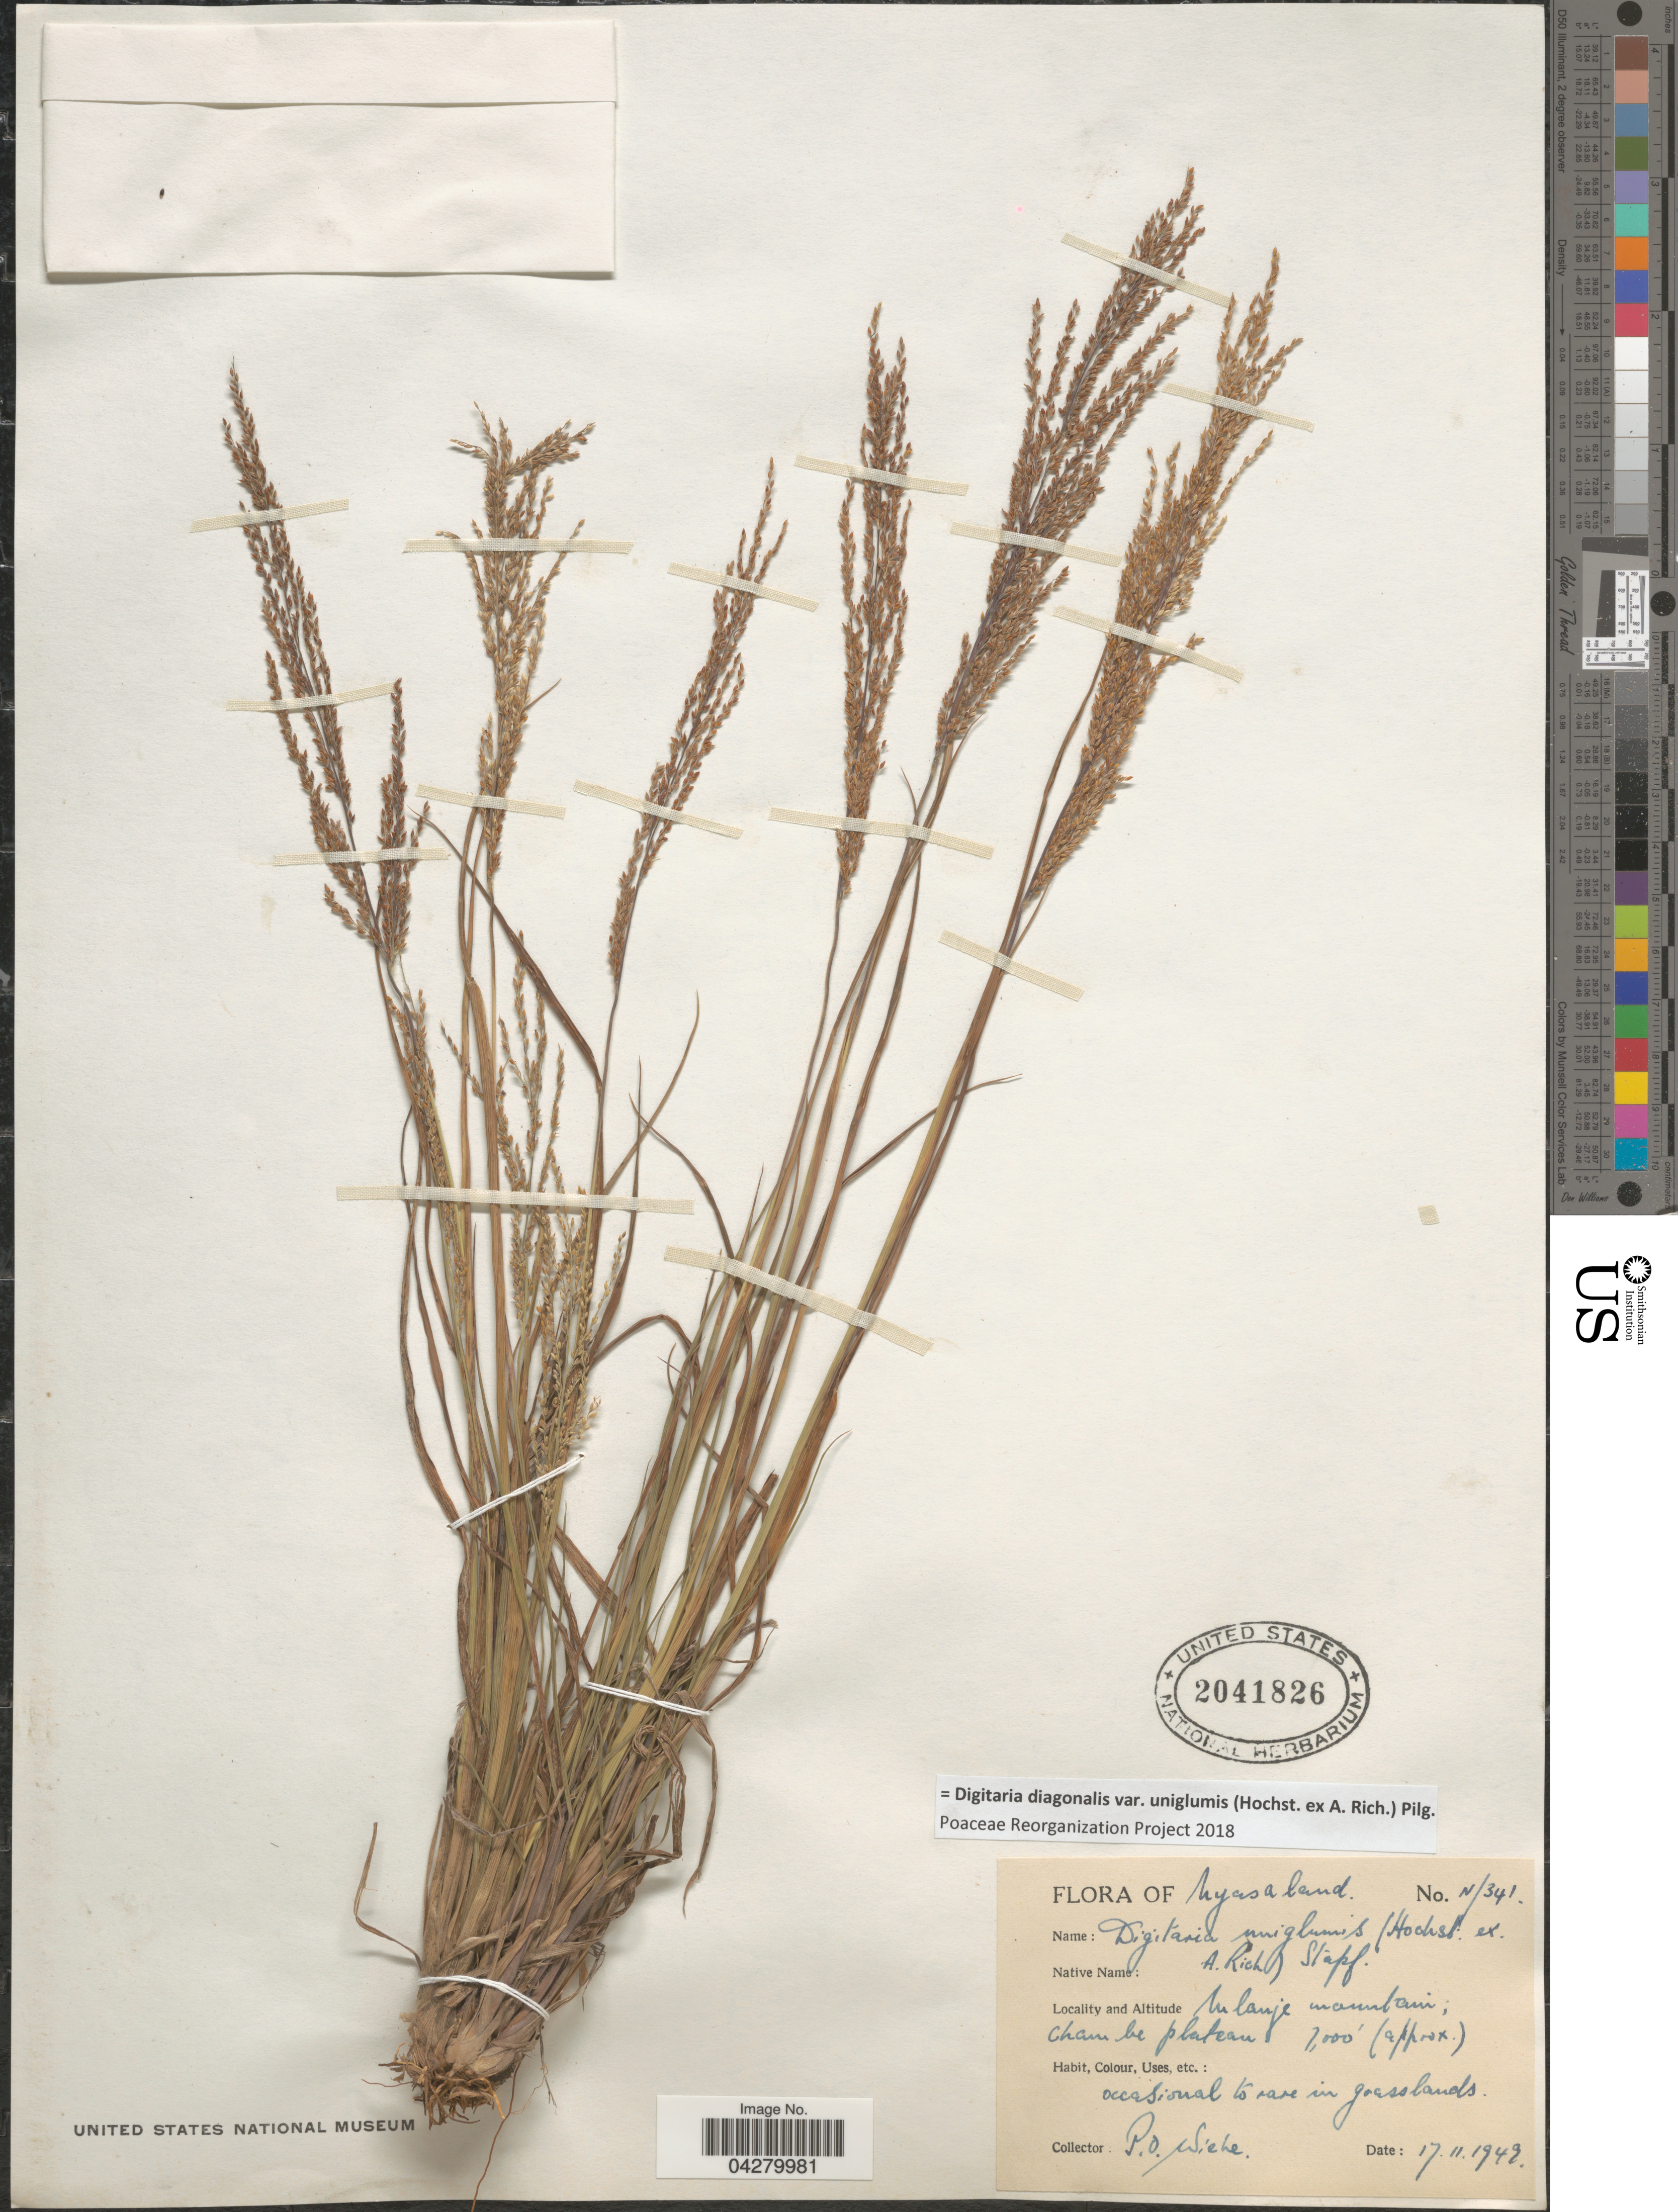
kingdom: Plantae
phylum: Tracheophyta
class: Liliopsida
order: Poales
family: Poaceae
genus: Digitaria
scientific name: Digitaria diagonalis var. uniglumis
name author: (Hochst. ex A. Rich.) Pilg.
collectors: P. Wiehe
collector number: N/341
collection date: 1947-11-17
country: Malawi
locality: Nyasaland. Mlanje mountain; Chambe plateau.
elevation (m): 2134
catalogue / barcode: US 2041826